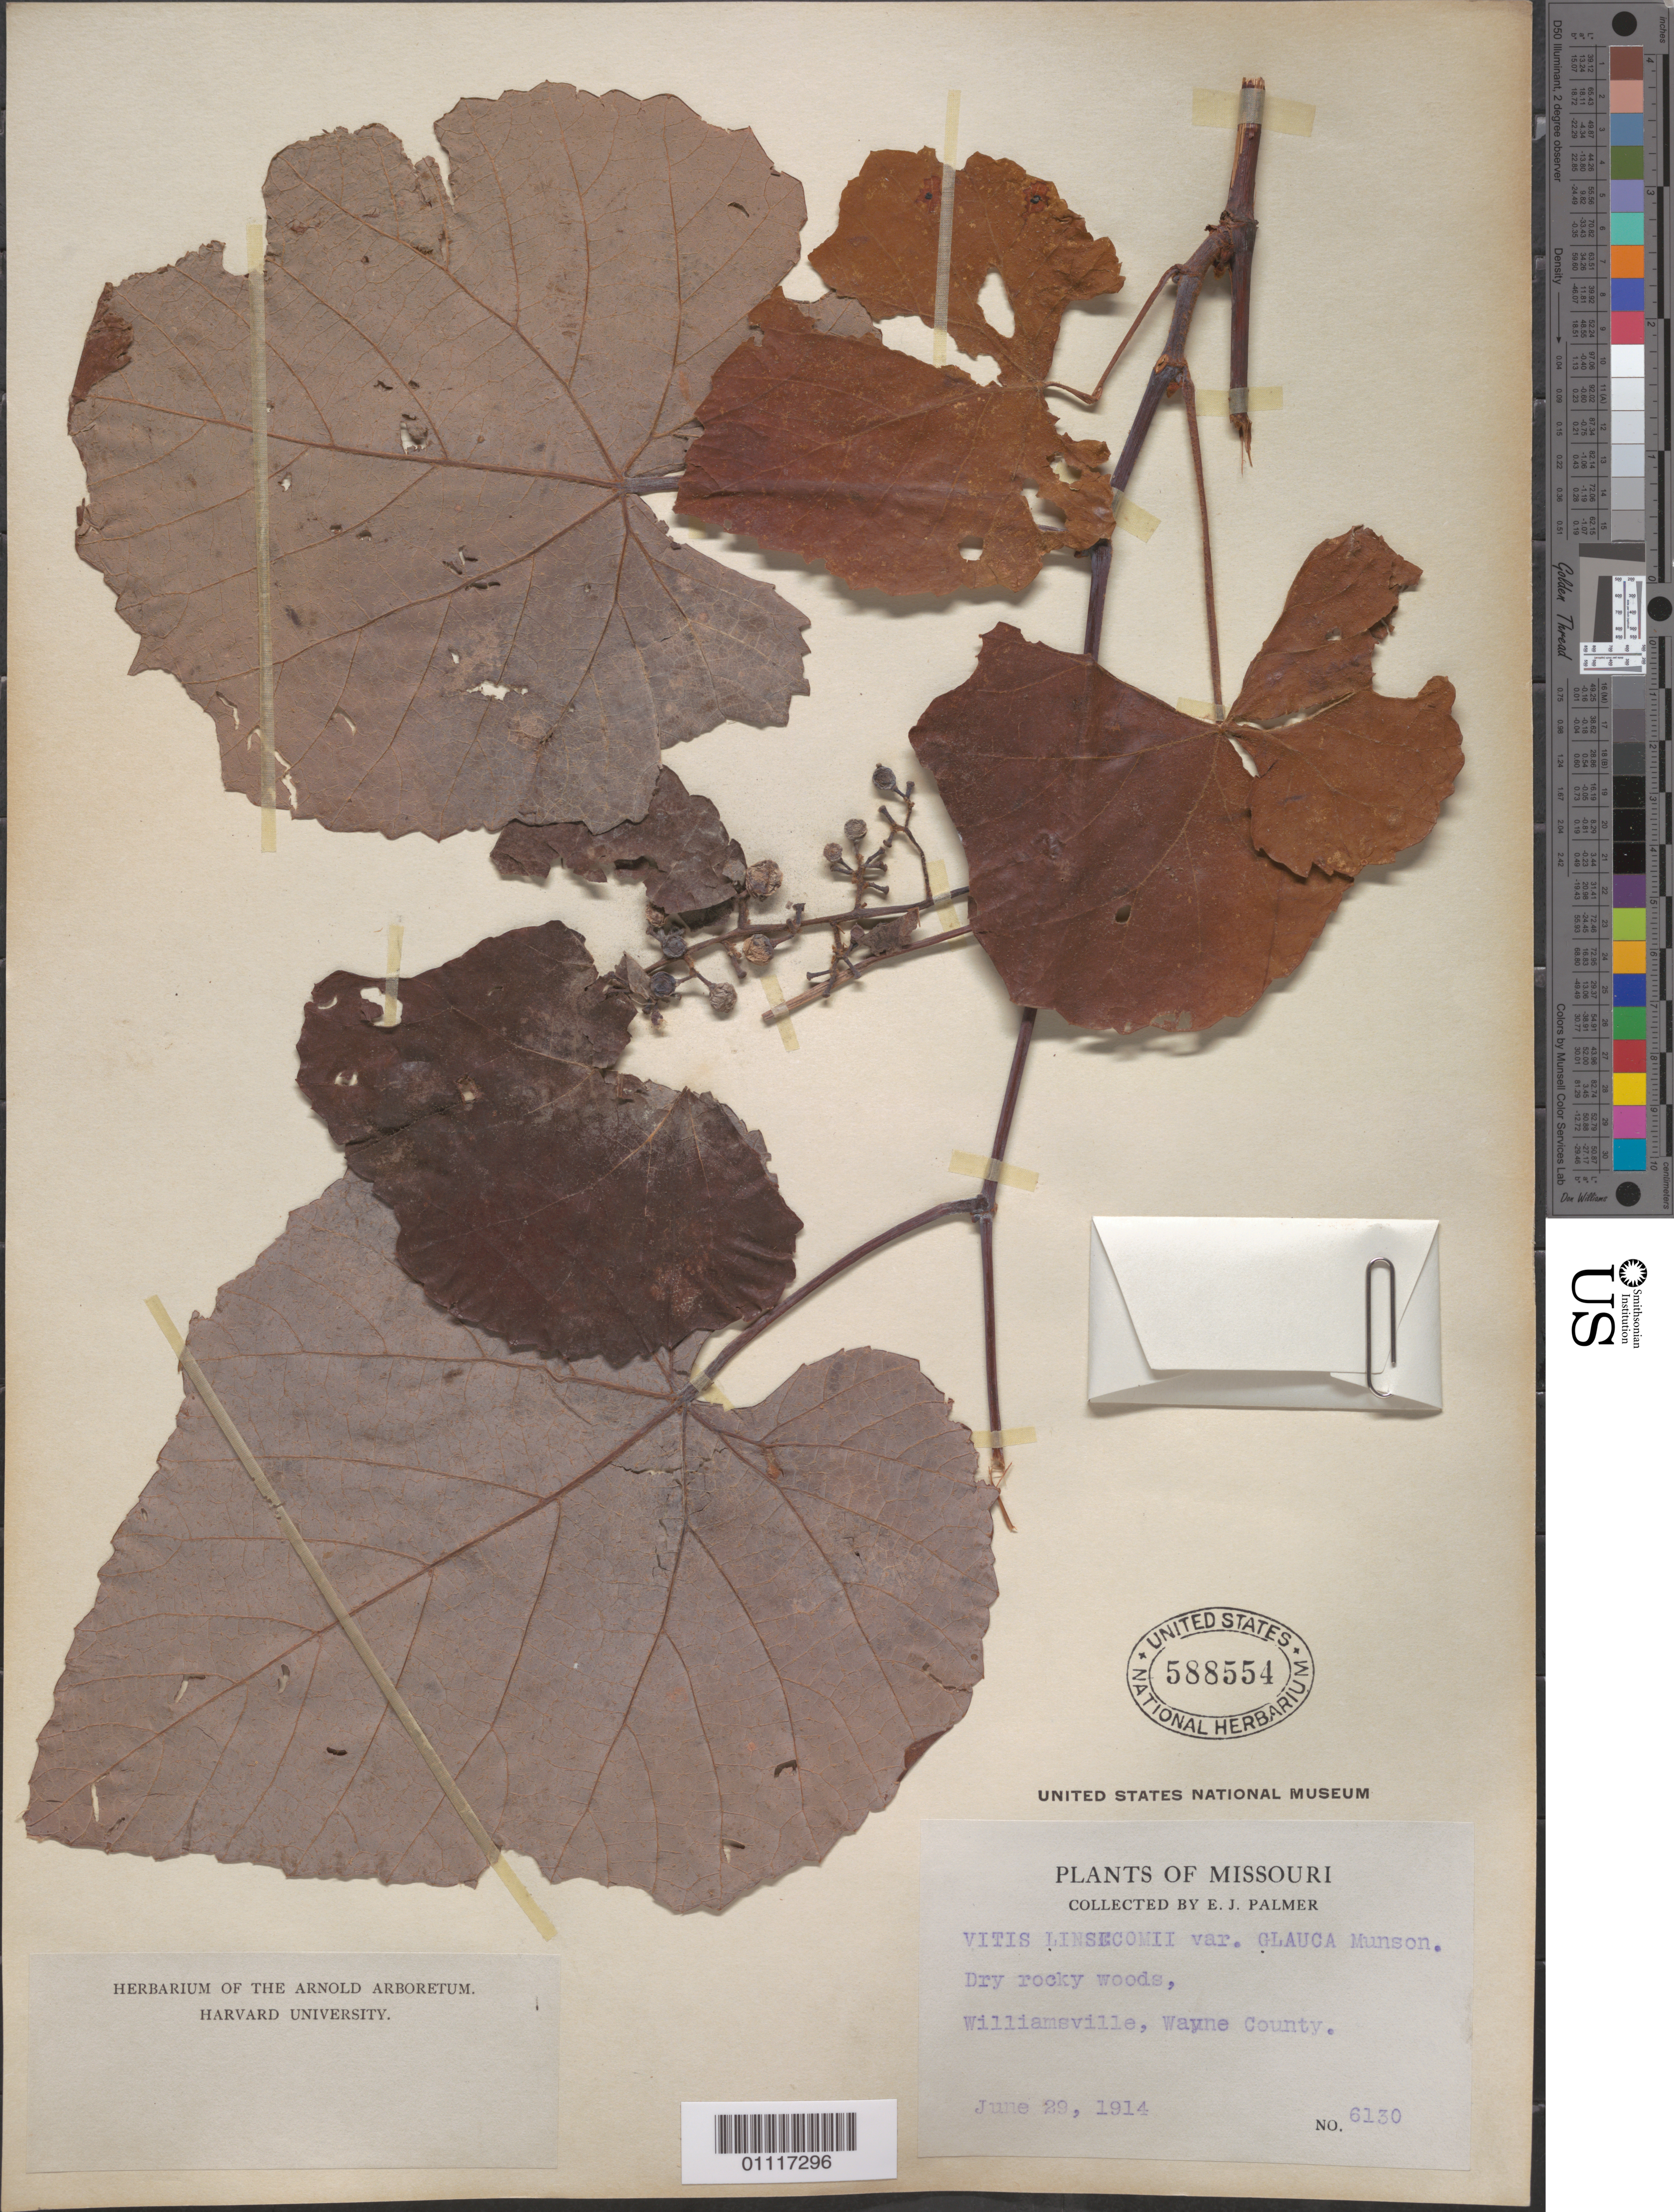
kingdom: Plantae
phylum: Tracheophyta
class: Magnoliopsida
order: Vitales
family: Vitaceae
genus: Vitis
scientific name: Vitis linsecomii var. glauca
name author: Munson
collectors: E. J. Palmer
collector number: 6130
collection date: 1914-06-29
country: United States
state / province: Missouri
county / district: Wayne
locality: Williamsville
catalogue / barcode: US 588554